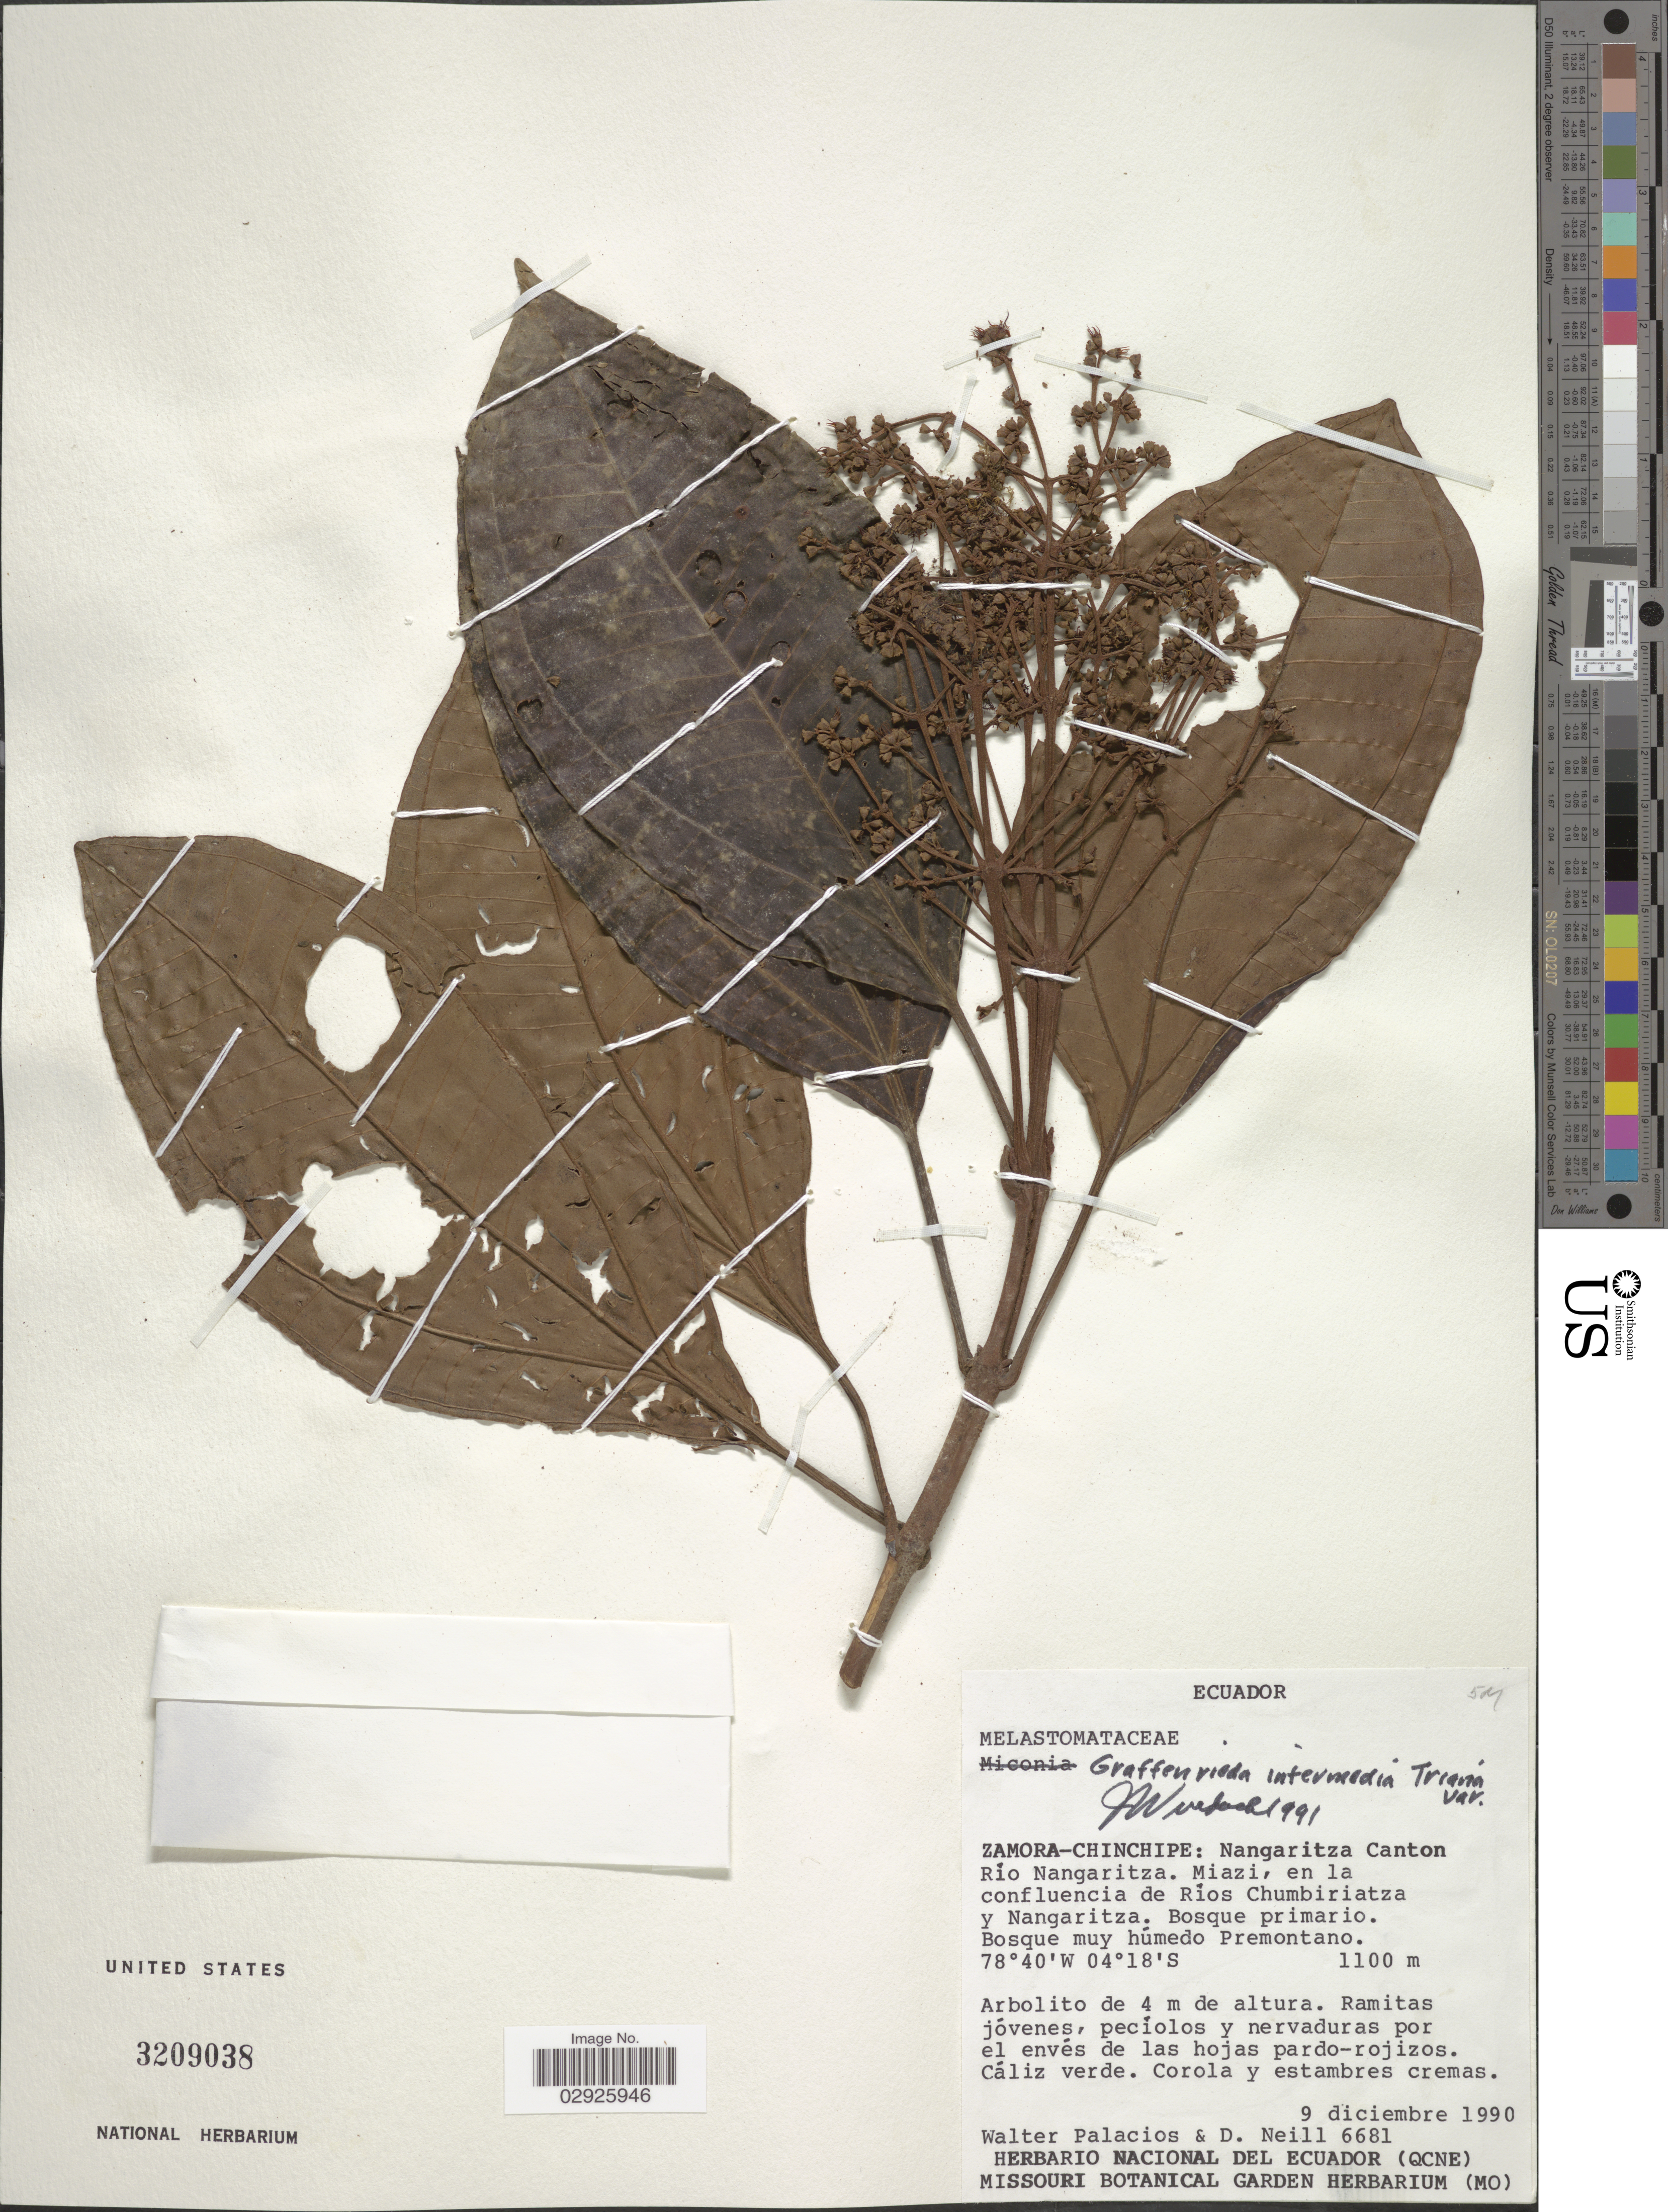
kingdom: Plantae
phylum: Tracheophyta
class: Magnoliopsida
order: Myrtales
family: Melastomataceae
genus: Graffenrieda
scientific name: Graffenrieda intermedia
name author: Triana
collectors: W. Palacios & D. Neill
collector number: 6681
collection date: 1990-12-09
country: Ecuador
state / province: Zamora-Chinchipe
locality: Nangaritza Canton. Río Nangaritza. Miazi, en la confluencia de Ríos Chumbiriatza y Nangaritza.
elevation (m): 1100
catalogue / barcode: US 3209038